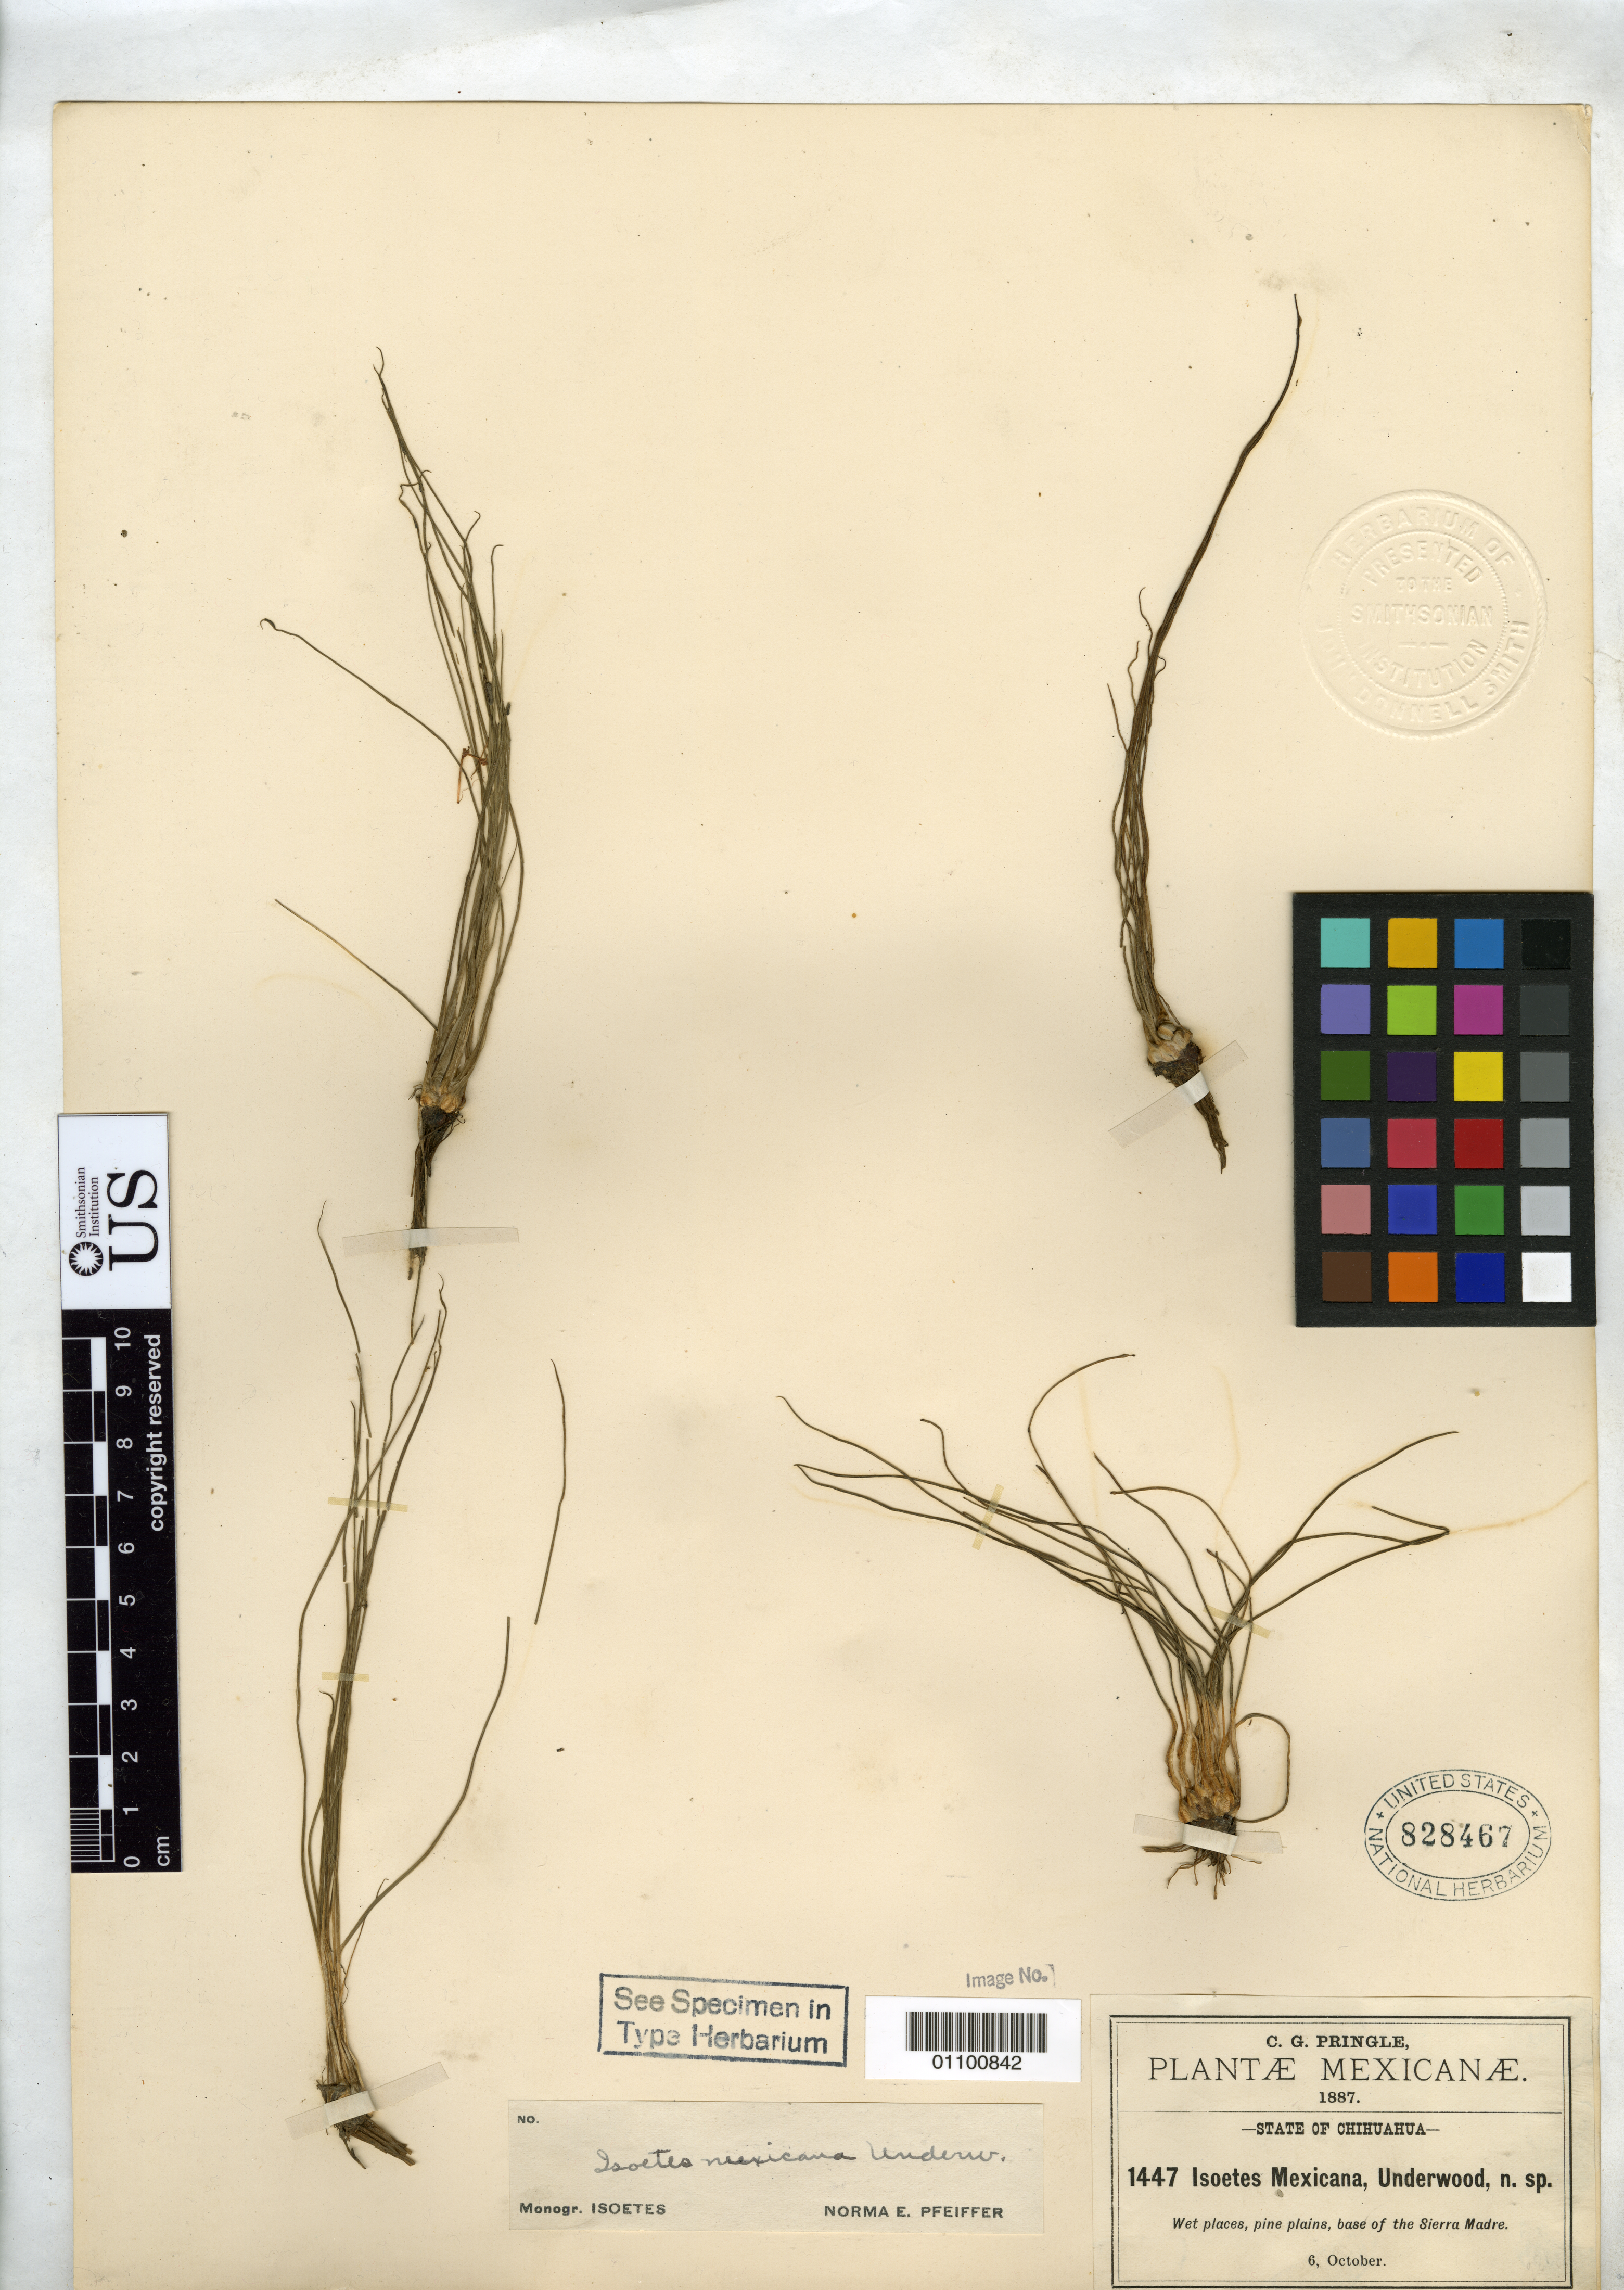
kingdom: Plantae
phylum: Tracheophyta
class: Lycopodiopsida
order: Isoetales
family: Isoetaceae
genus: Isoetes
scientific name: Isoetes mexicana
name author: Underw.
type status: Isotype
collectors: C. G. Pringle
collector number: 1447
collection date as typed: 06 Oct 1887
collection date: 1887-10-06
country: Mexico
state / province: Chihuahua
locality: Base of Sierra Madre.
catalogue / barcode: US 828467